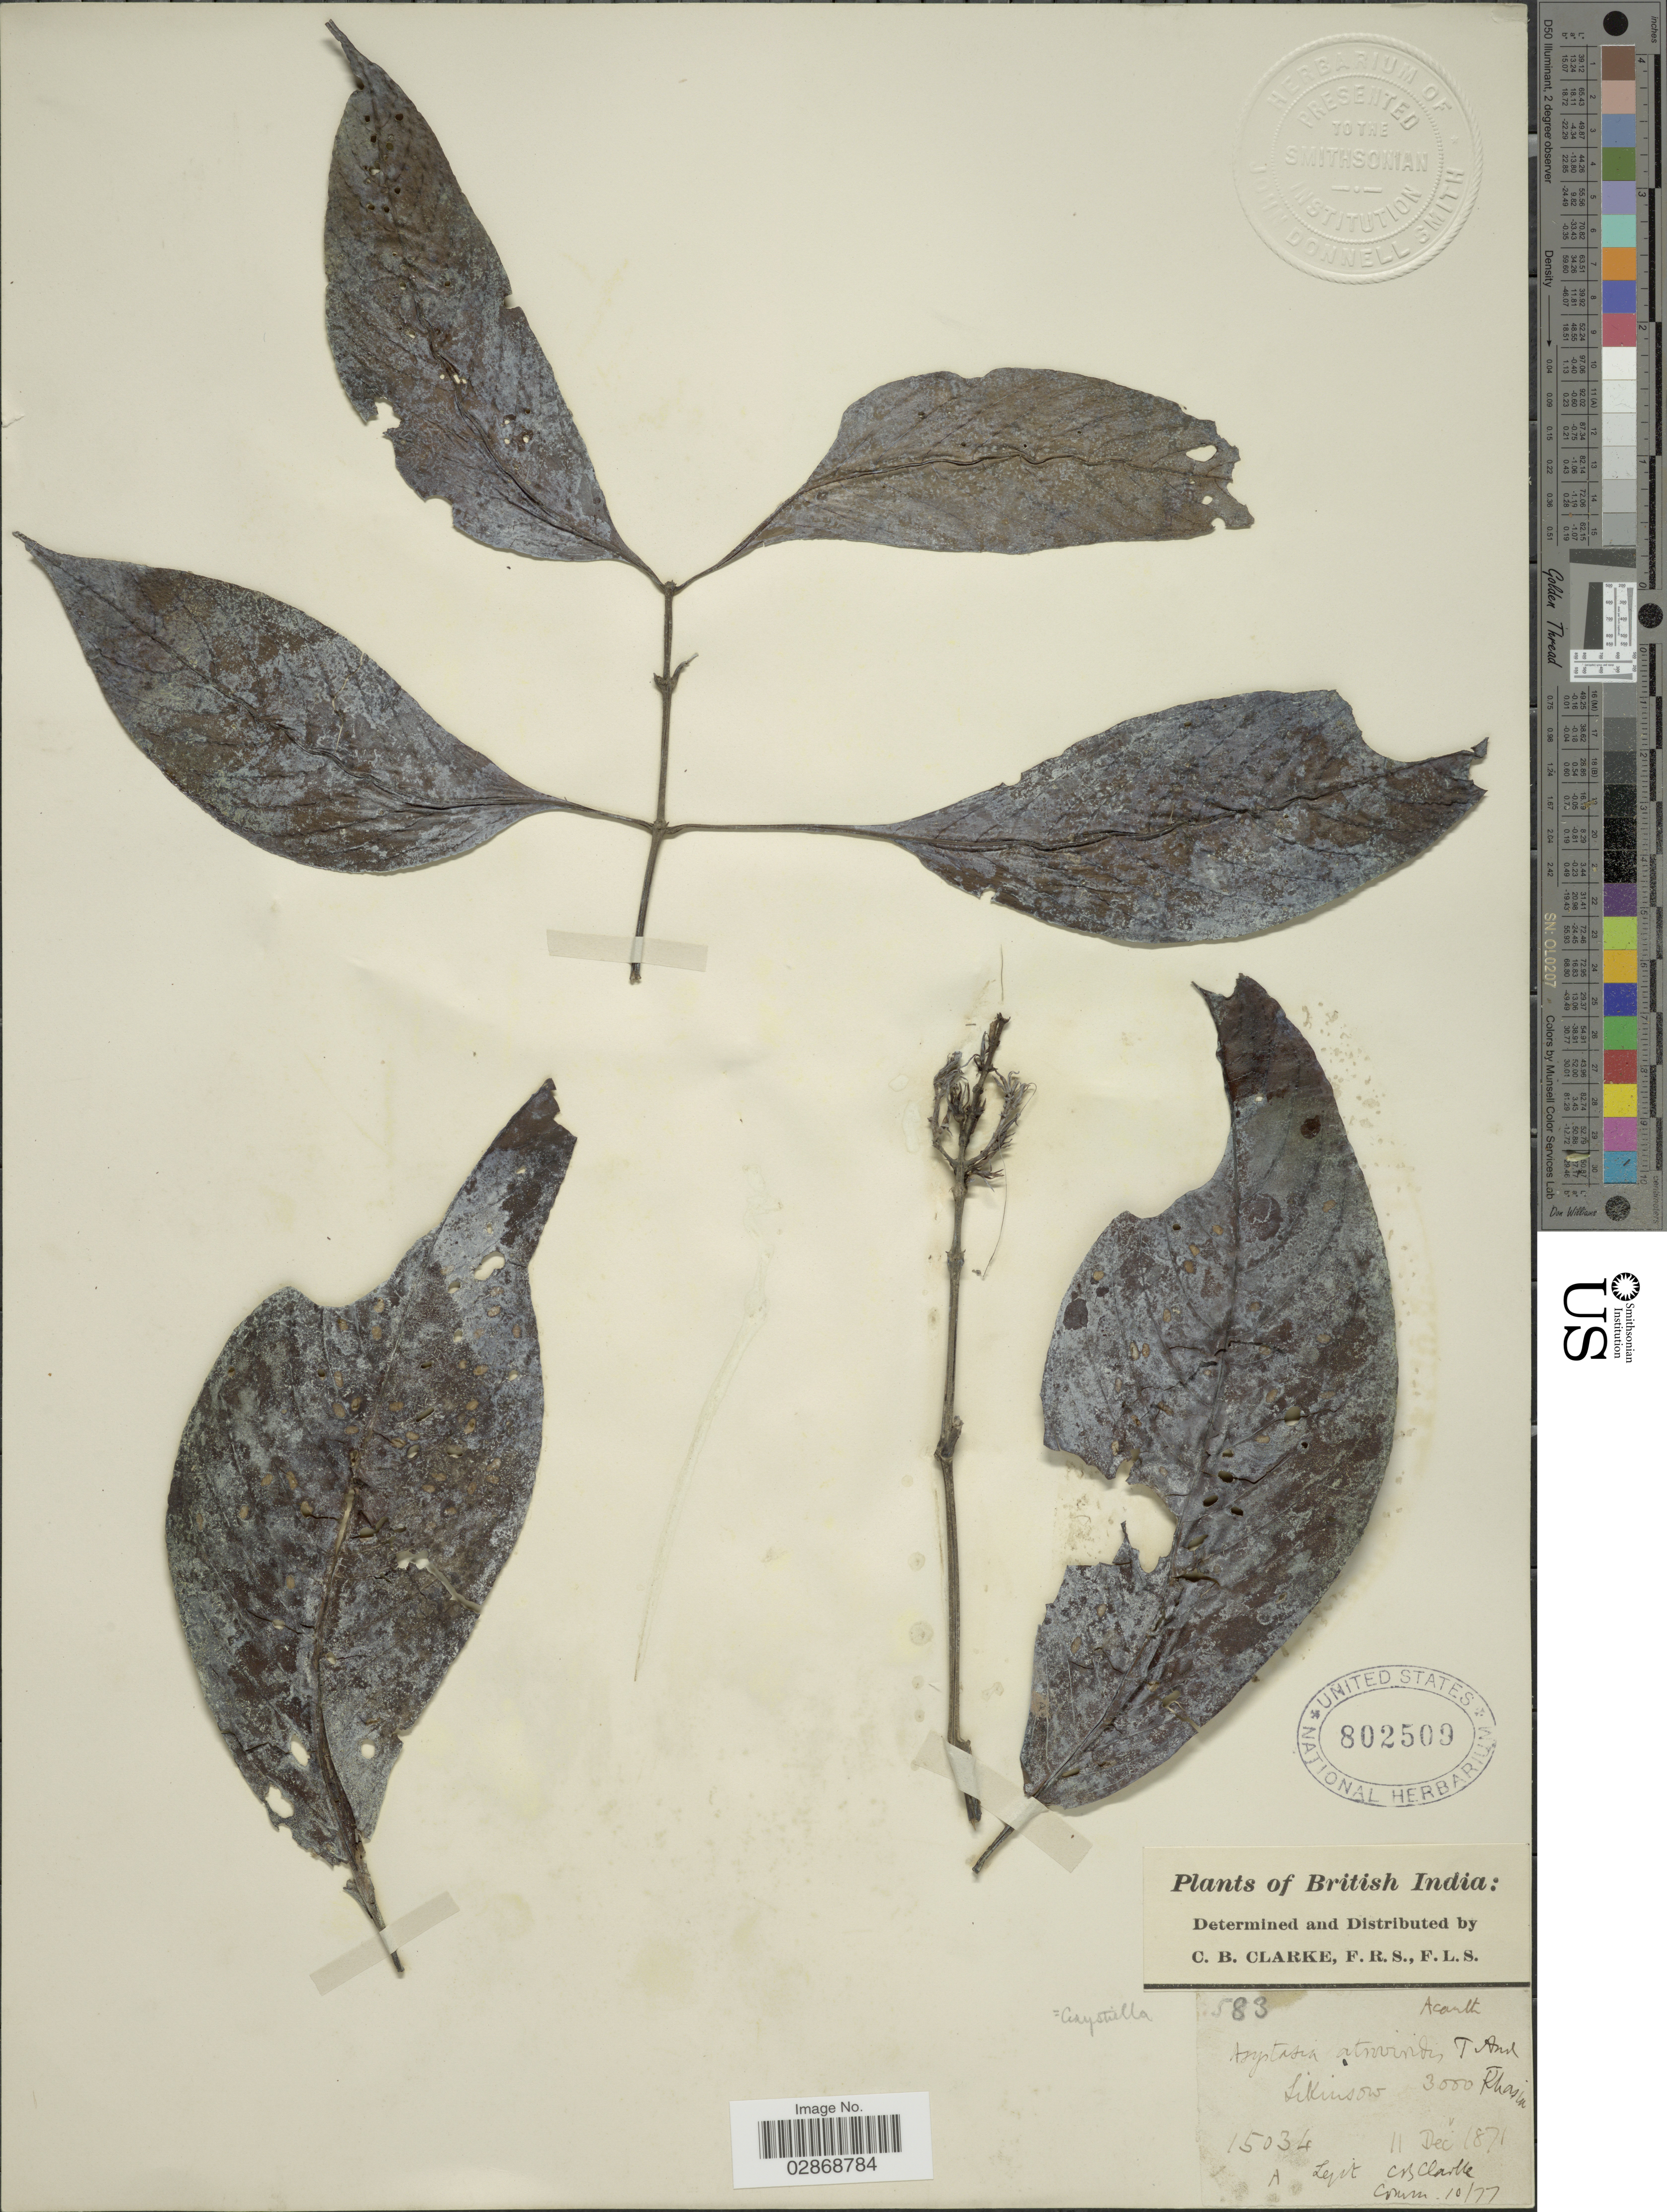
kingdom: Plantae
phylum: Tracheophyta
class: Magnoliopsida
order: Lamiales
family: Acanthaceae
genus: Asystasiella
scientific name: Asystasiella atroviridis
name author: (T. Anderson) Lindau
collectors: C. B. Clarke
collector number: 15034A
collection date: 1871-12-11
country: India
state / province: Meghalaya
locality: British India. Likinsow. Khasia.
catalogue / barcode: US 802509